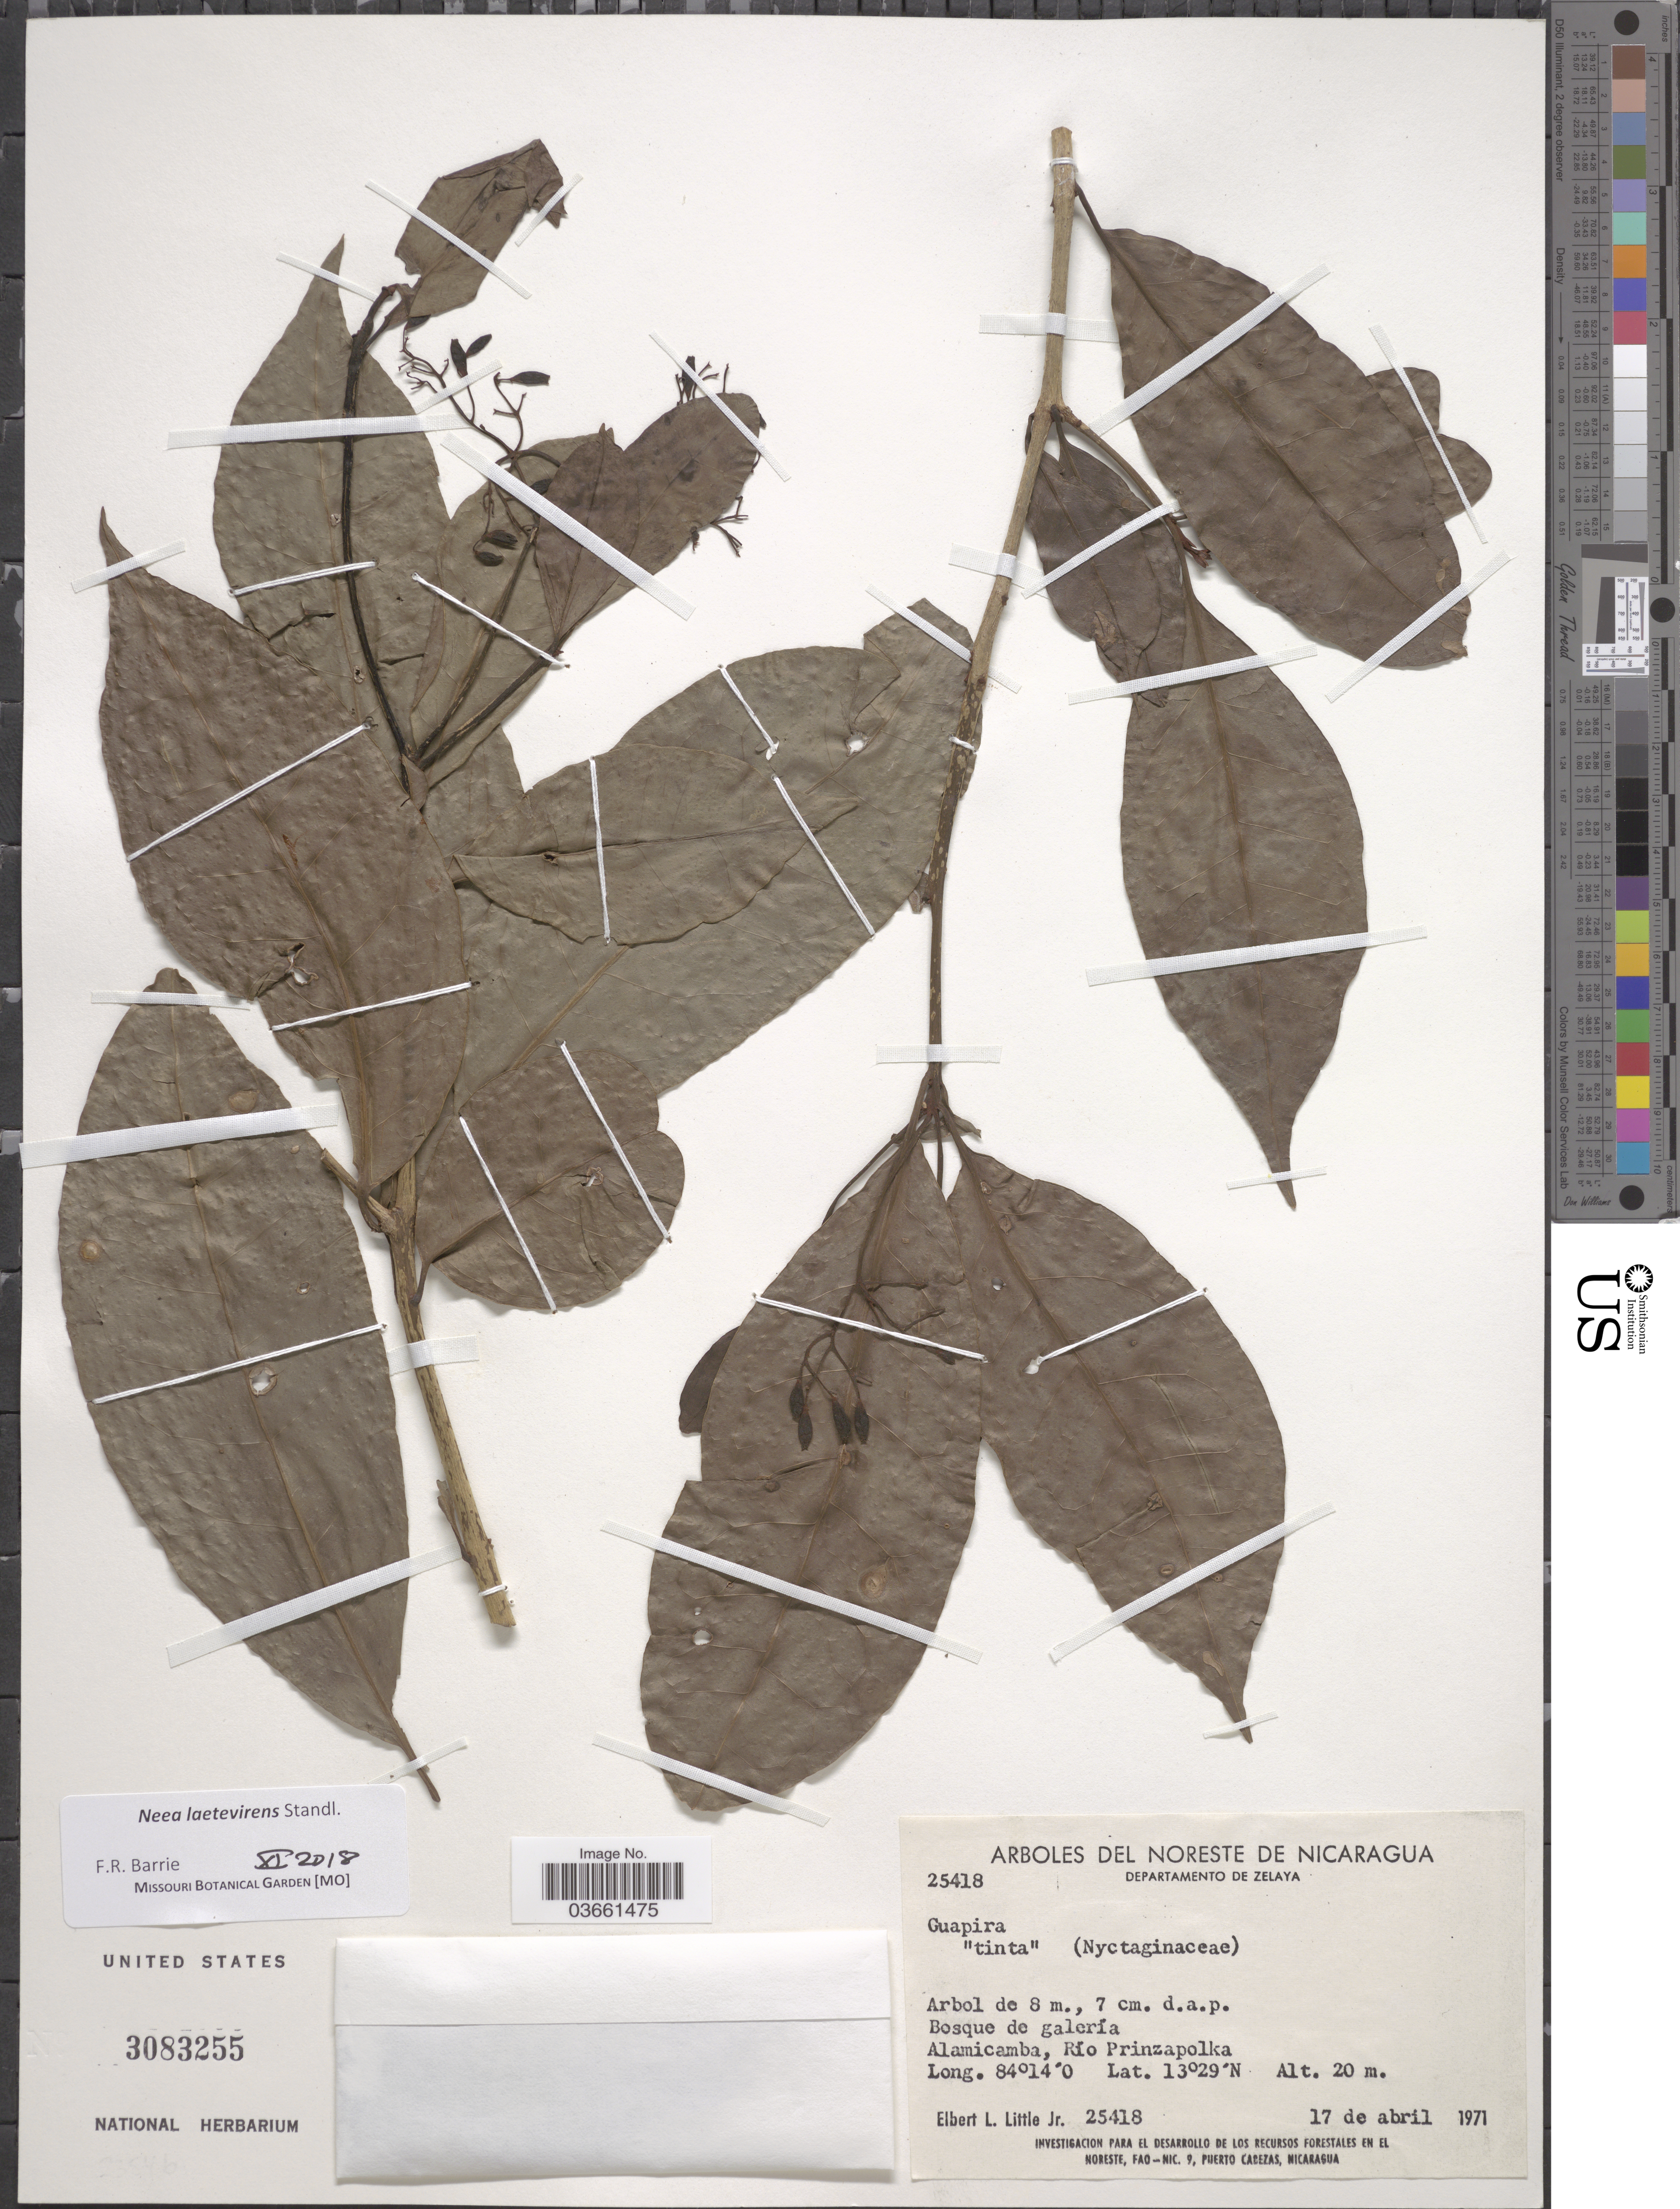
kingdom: Plantae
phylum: Tracheophyta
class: Magnoliopsida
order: Caryophyllales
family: Nyctaginaceae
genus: Neea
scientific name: Neea laetevirens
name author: Standl.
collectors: E. L. Little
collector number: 25418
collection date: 1971-04-17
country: Nicaragua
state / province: Atlántico Norte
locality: Noreste de Nicaragua. Departamento de Zelaya. Alamicamba, Río Prinzapolka.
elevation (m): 20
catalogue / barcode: US 3083255